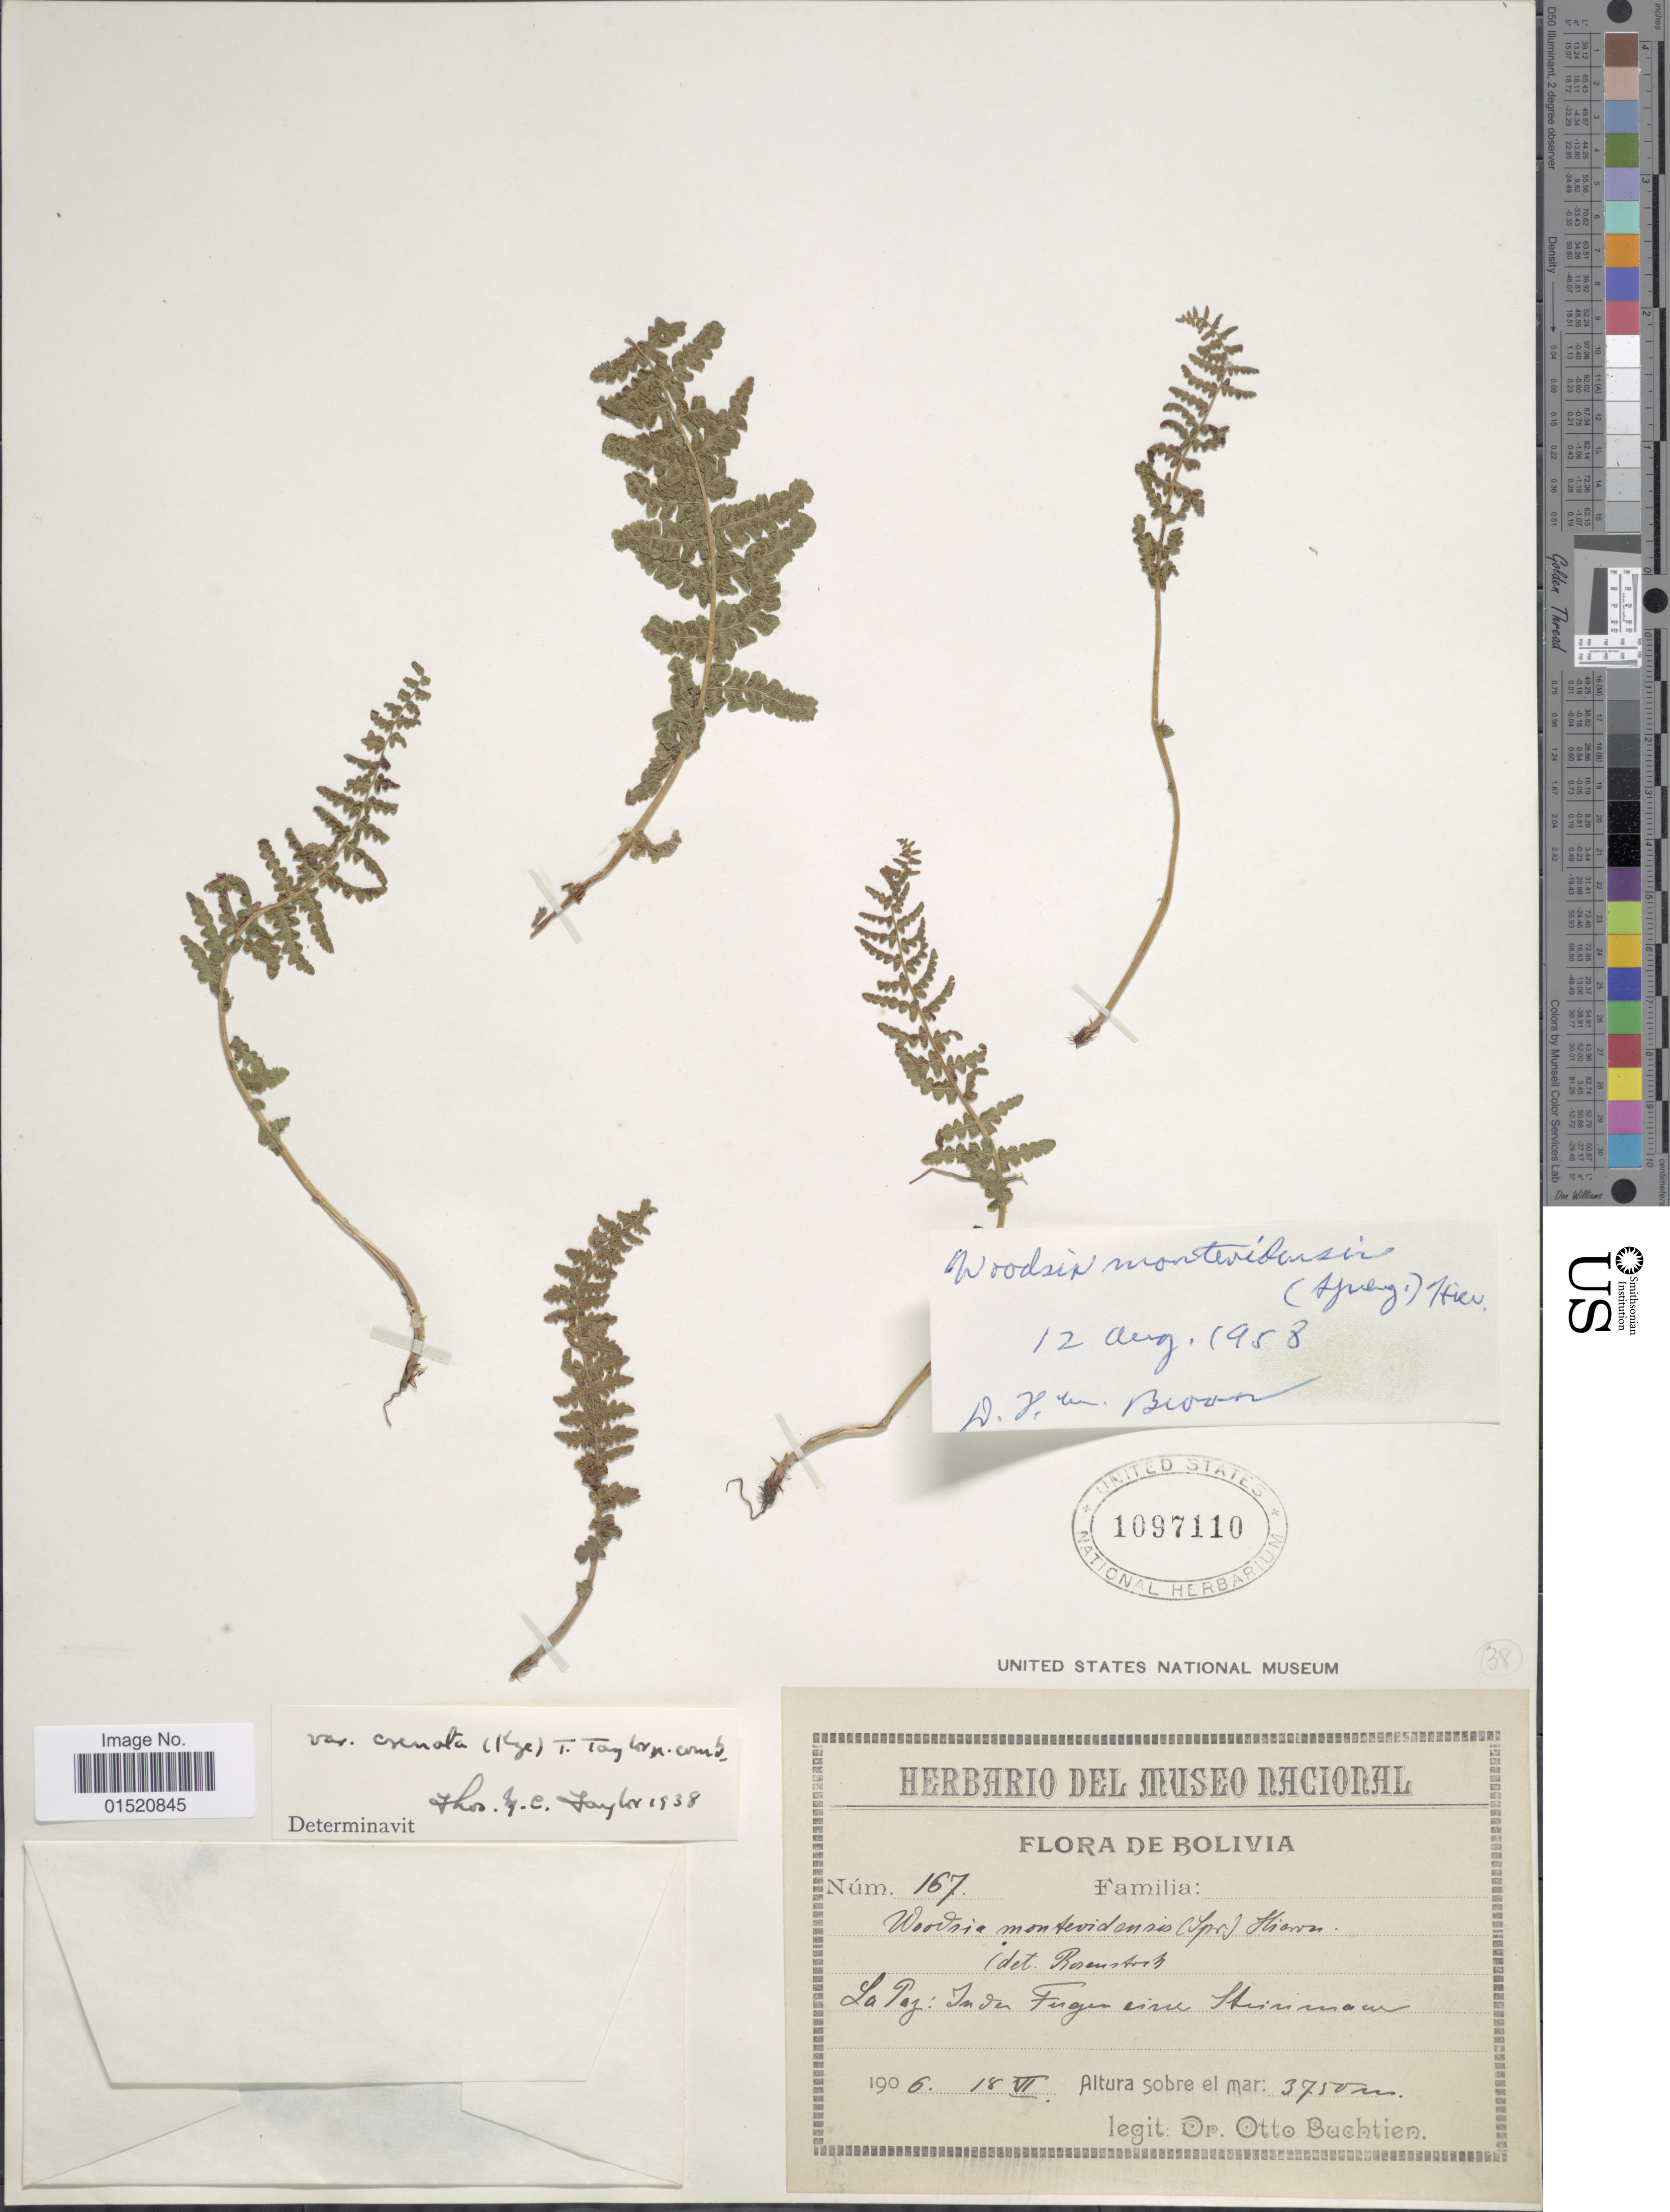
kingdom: Plantae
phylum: Tracheophyta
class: Polypodiopsida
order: Polypodiales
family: Woodsiaceae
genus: Woodsia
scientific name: Woodsia montevidensis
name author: (Spreng.) Hieron.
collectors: O. Buchtien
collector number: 167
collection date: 1906-06-18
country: Bolivia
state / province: La Paz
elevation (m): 3750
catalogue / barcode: US 1097110